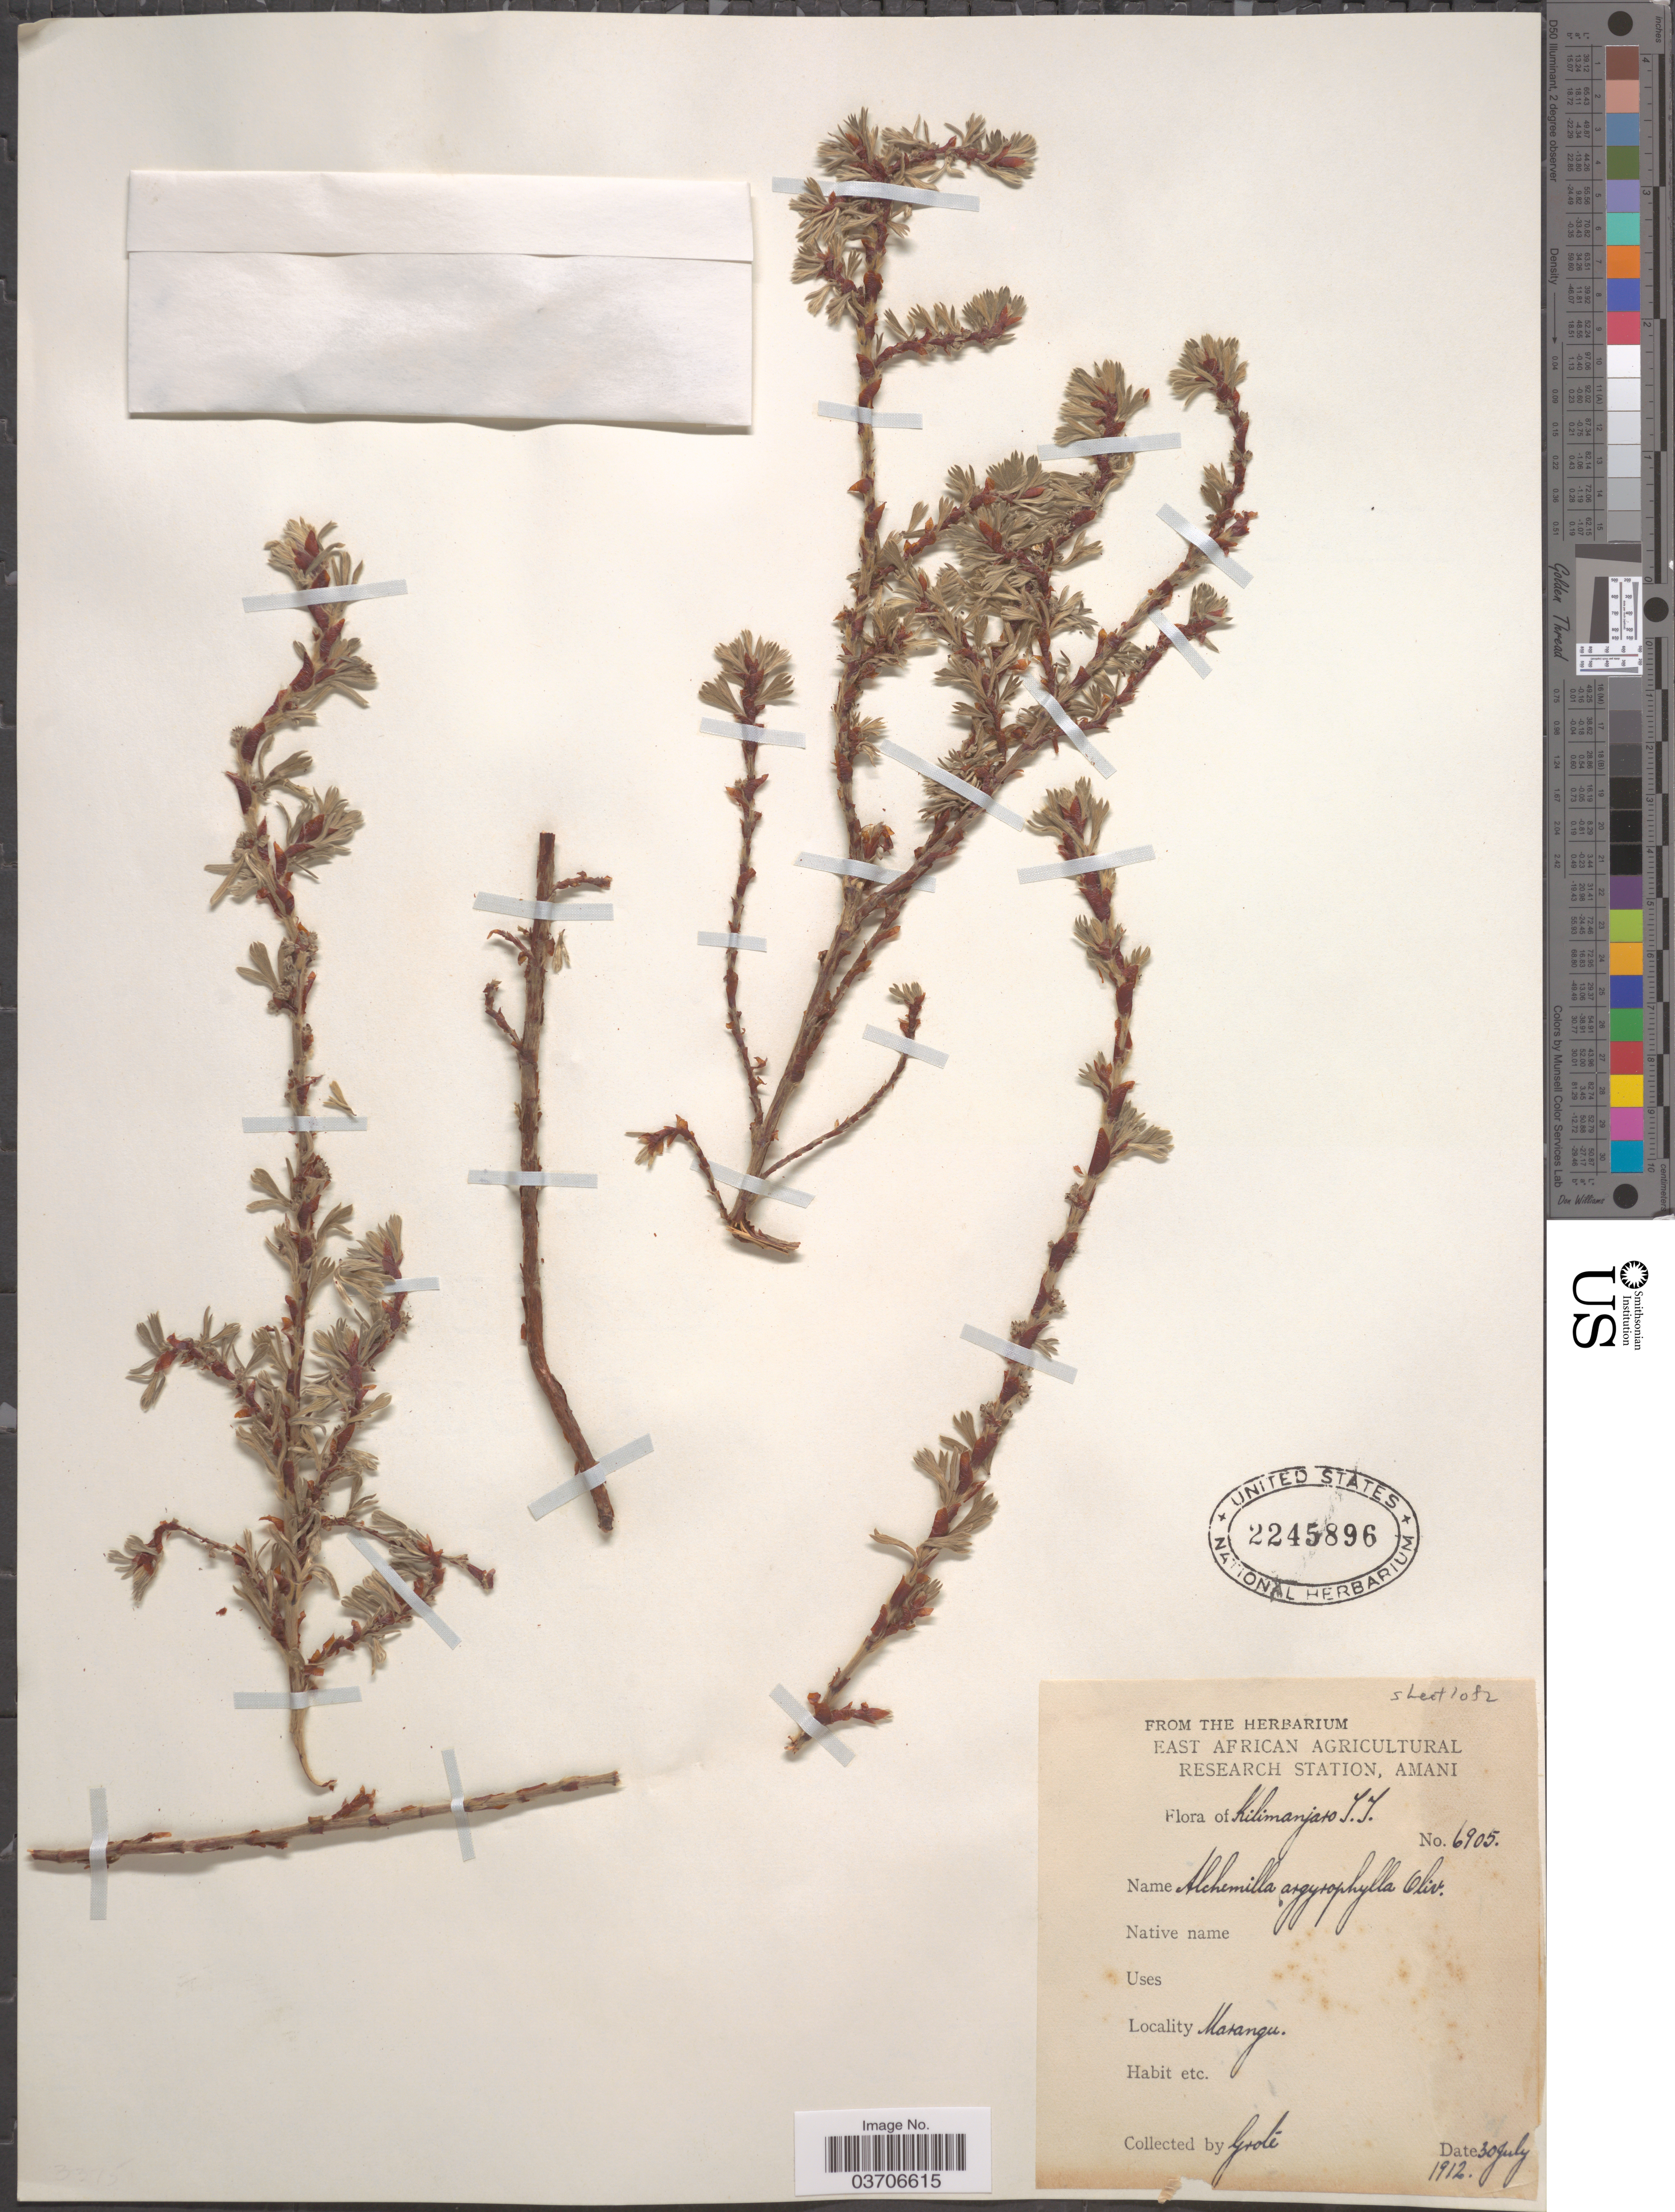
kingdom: Plantae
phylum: Tracheophyta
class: Magnoliopsida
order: Rosales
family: Rosaceae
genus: Alchemilla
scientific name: Alchemilla argyrophylla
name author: Oliv.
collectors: -. Grote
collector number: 6905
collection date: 1912-07-30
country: Tanzania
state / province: Kilimanjaro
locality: Kilimanjaro T. T. Marangu.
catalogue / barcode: US 2245896